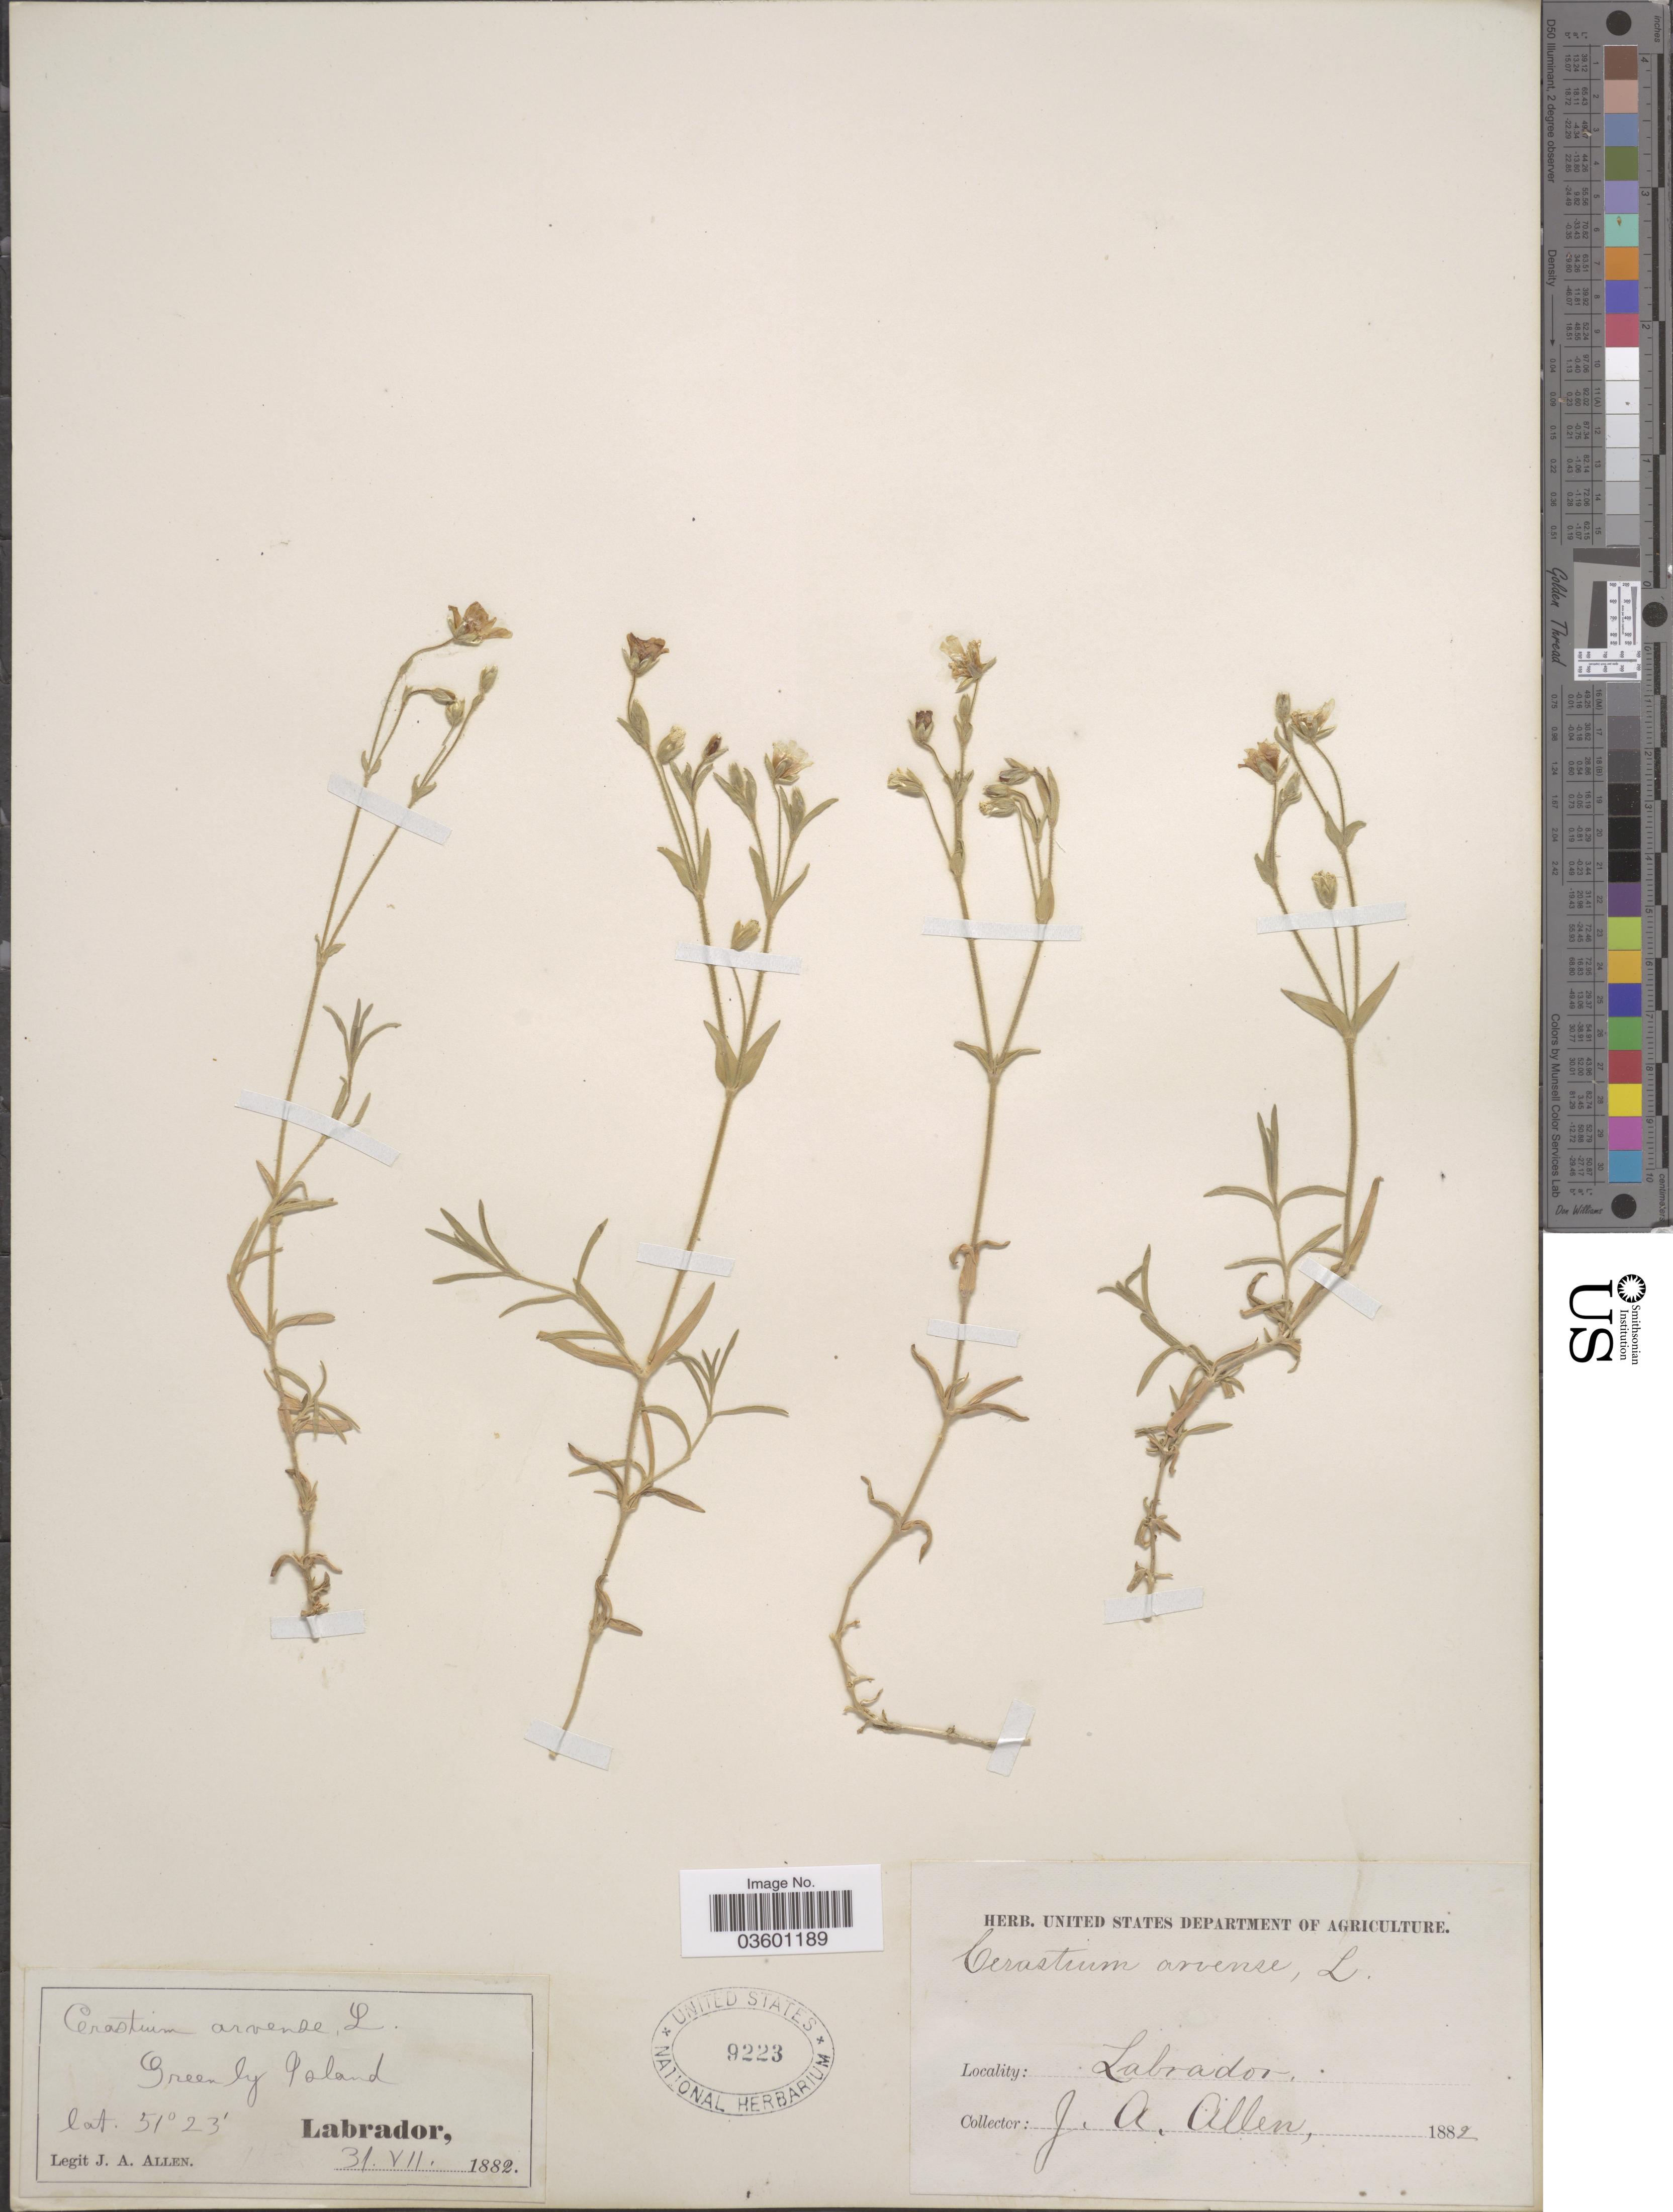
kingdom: Plantae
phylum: Tracheophyta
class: Magnoliopsida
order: Caryophyllales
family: Caryophyllaceae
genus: Cerastium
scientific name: Cerastium arvense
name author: L.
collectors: J. Allen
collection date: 1882-07-31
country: Canada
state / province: Newfoundland and Labrador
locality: Labrador. Greenly Island.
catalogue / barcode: US 9223